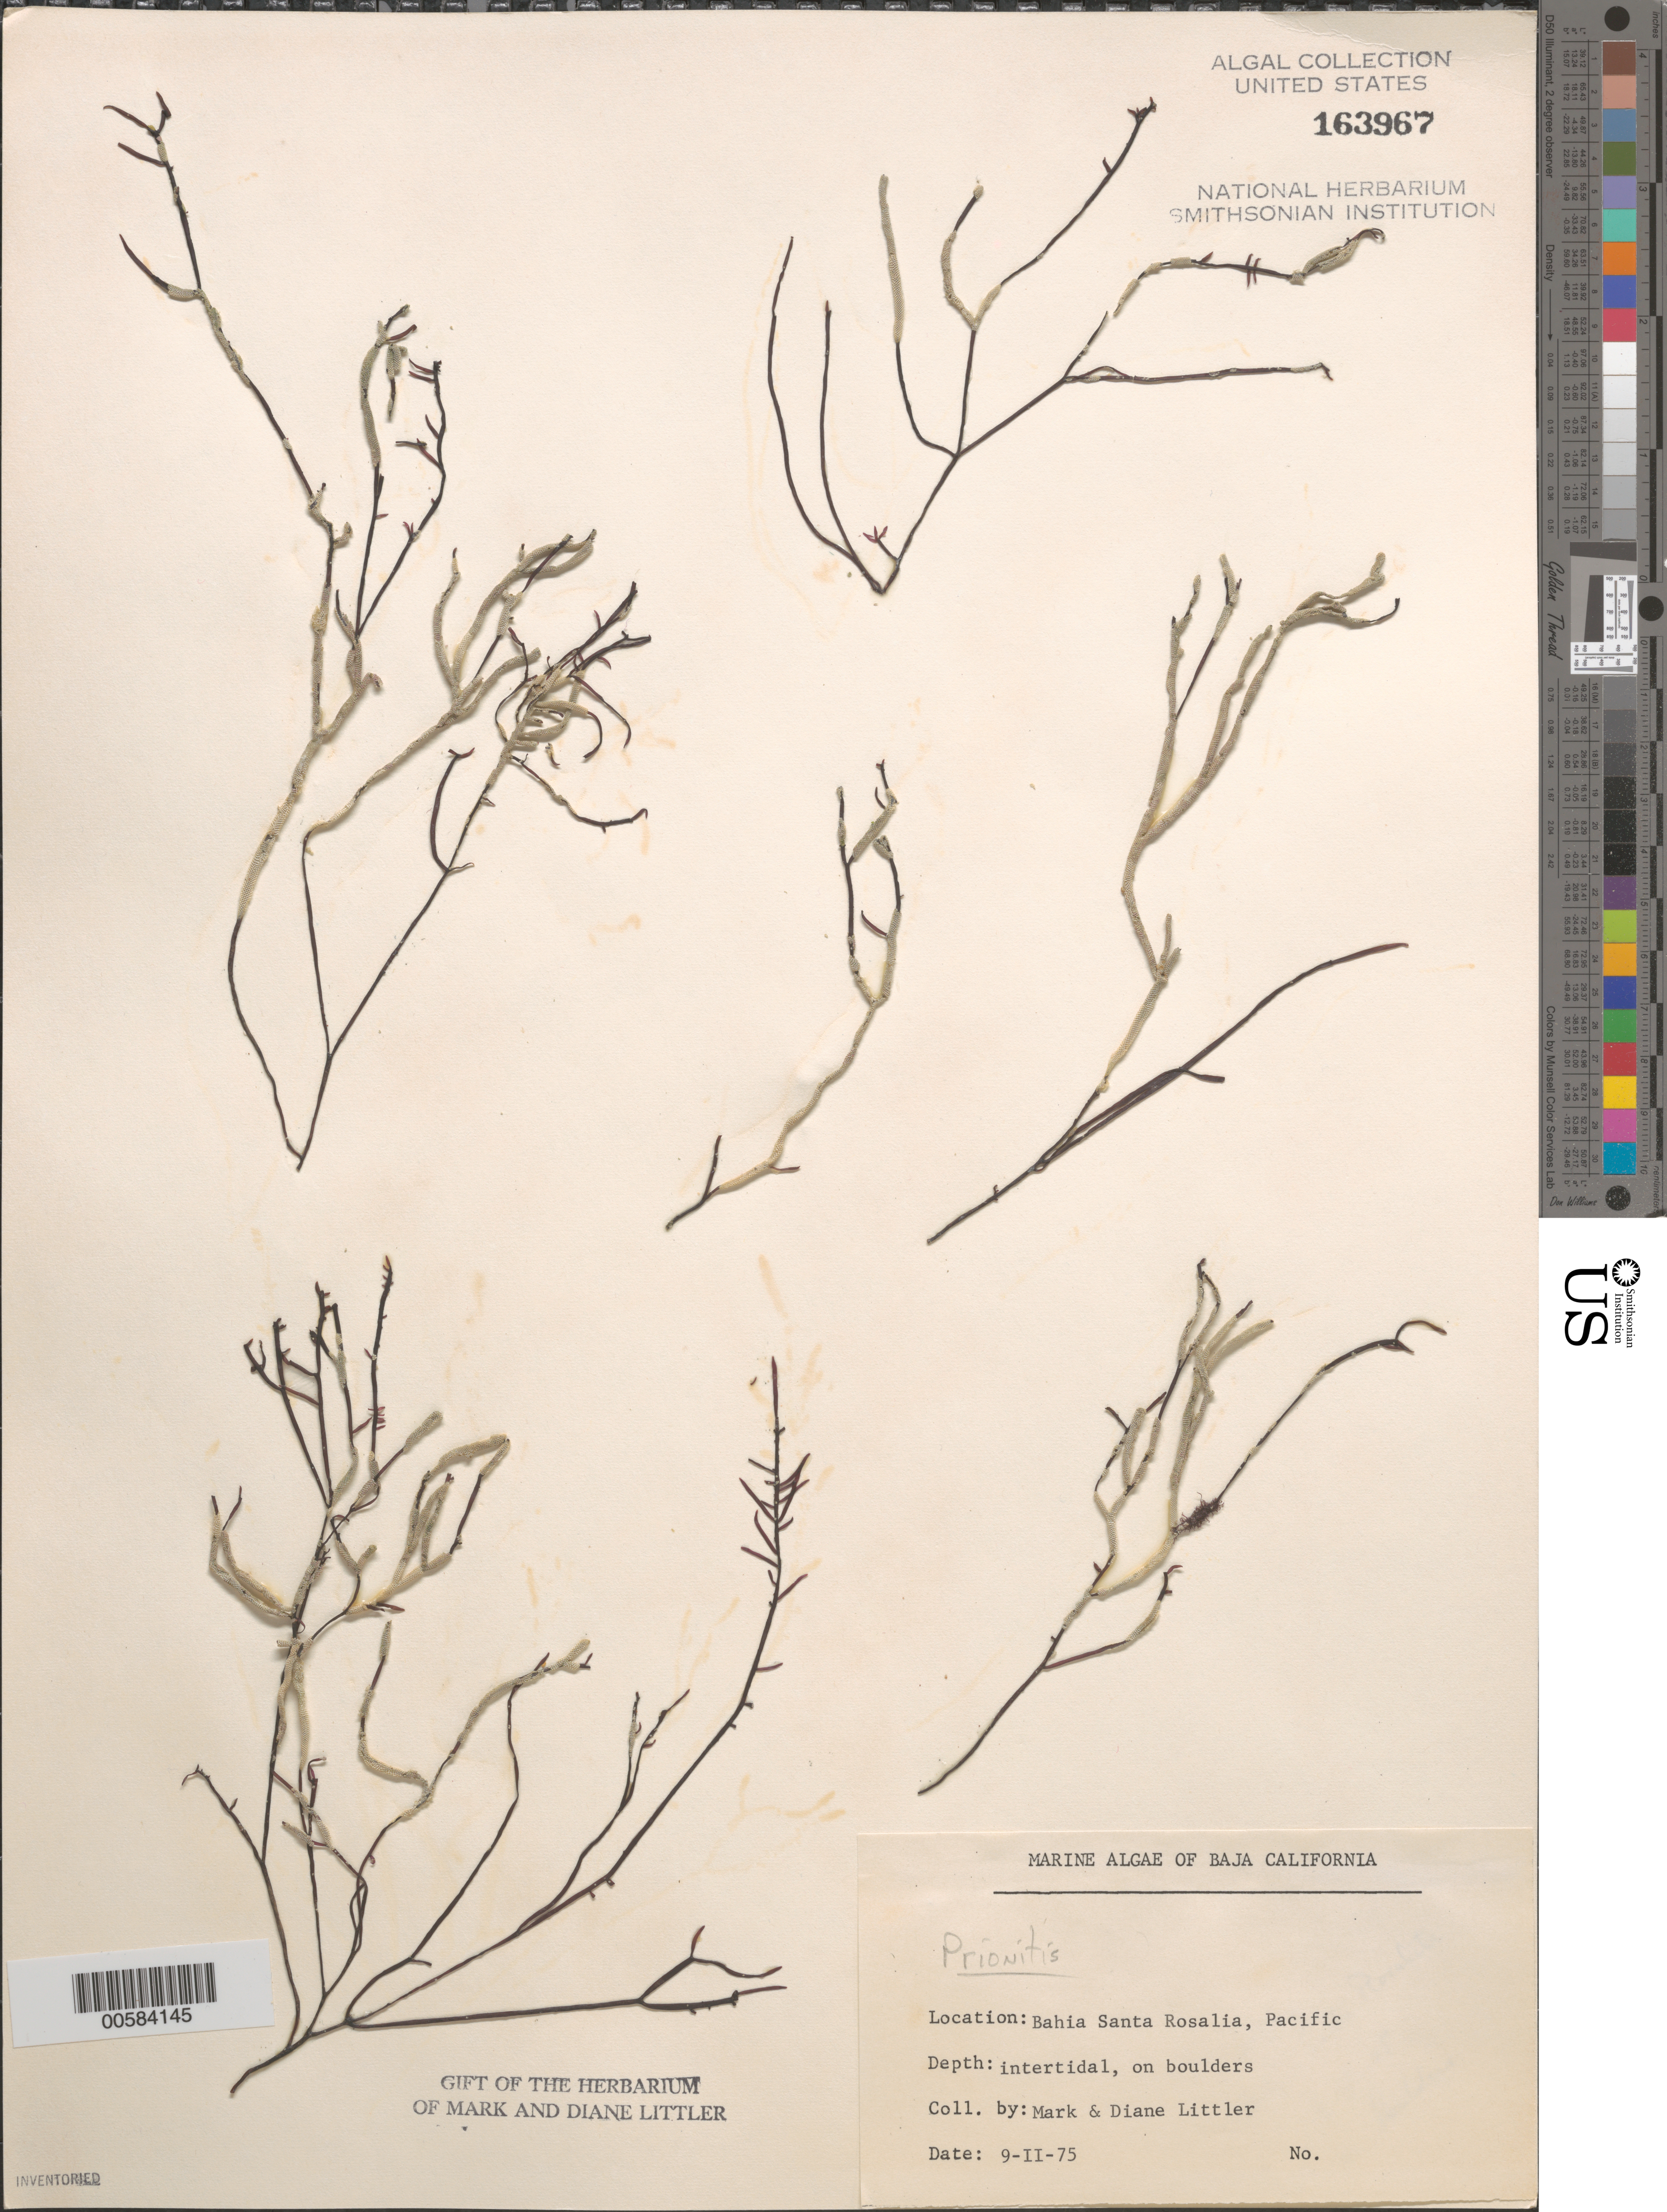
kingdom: Plantae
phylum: Rhodophyta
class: Florideophyceae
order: Cryptonemiales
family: Cryptonemiaceae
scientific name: Prionitis sp.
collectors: M. M. Littler & D. S. Littler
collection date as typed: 09 Feb 1975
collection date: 1975-02-09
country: Mexico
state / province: Baja California Sur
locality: Bahia Santa Rosalia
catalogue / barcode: US 163967